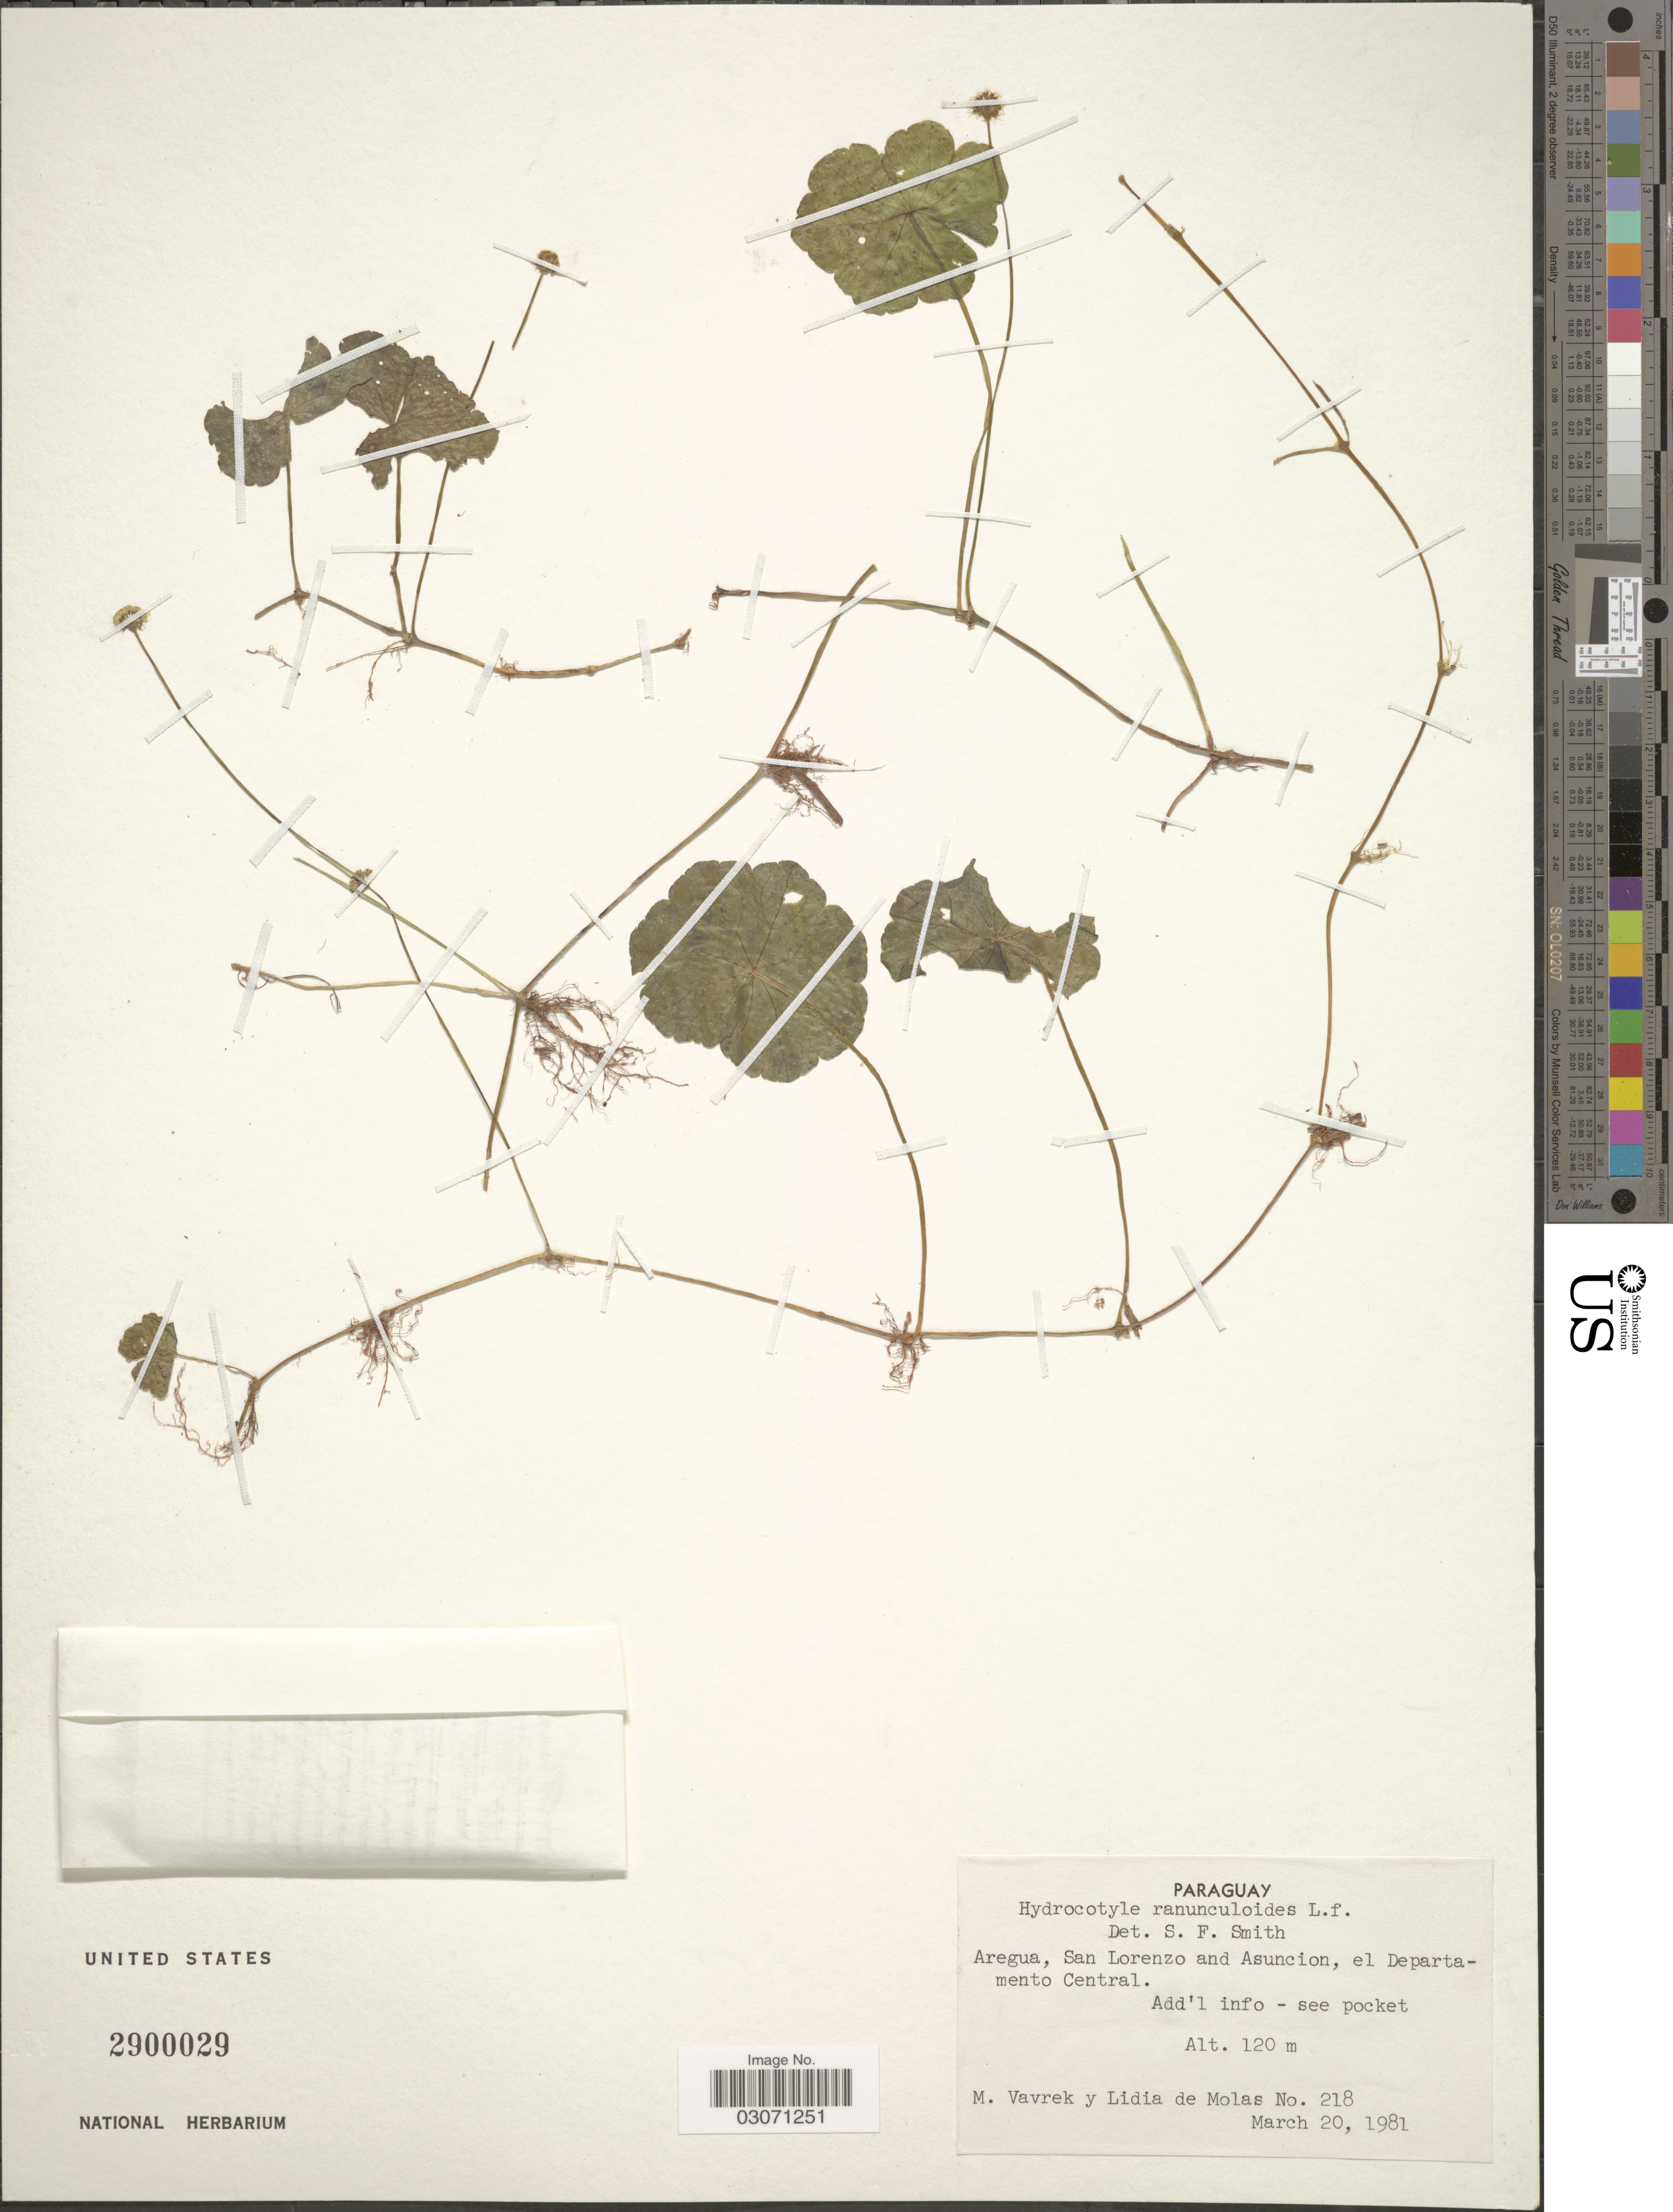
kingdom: Plantae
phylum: Tracheophyta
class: Magnoliopsida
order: Apiales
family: Araliaceae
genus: Hydrocotyle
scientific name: Hydrocotyle ranunculoides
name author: L. f.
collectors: M. Vavrek & L. de Molas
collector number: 218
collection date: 1981-03-20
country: Paraguay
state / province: Central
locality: Aregua, San Lorenzo and Asuncion, el Departmento Central.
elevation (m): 120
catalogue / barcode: US 2900029